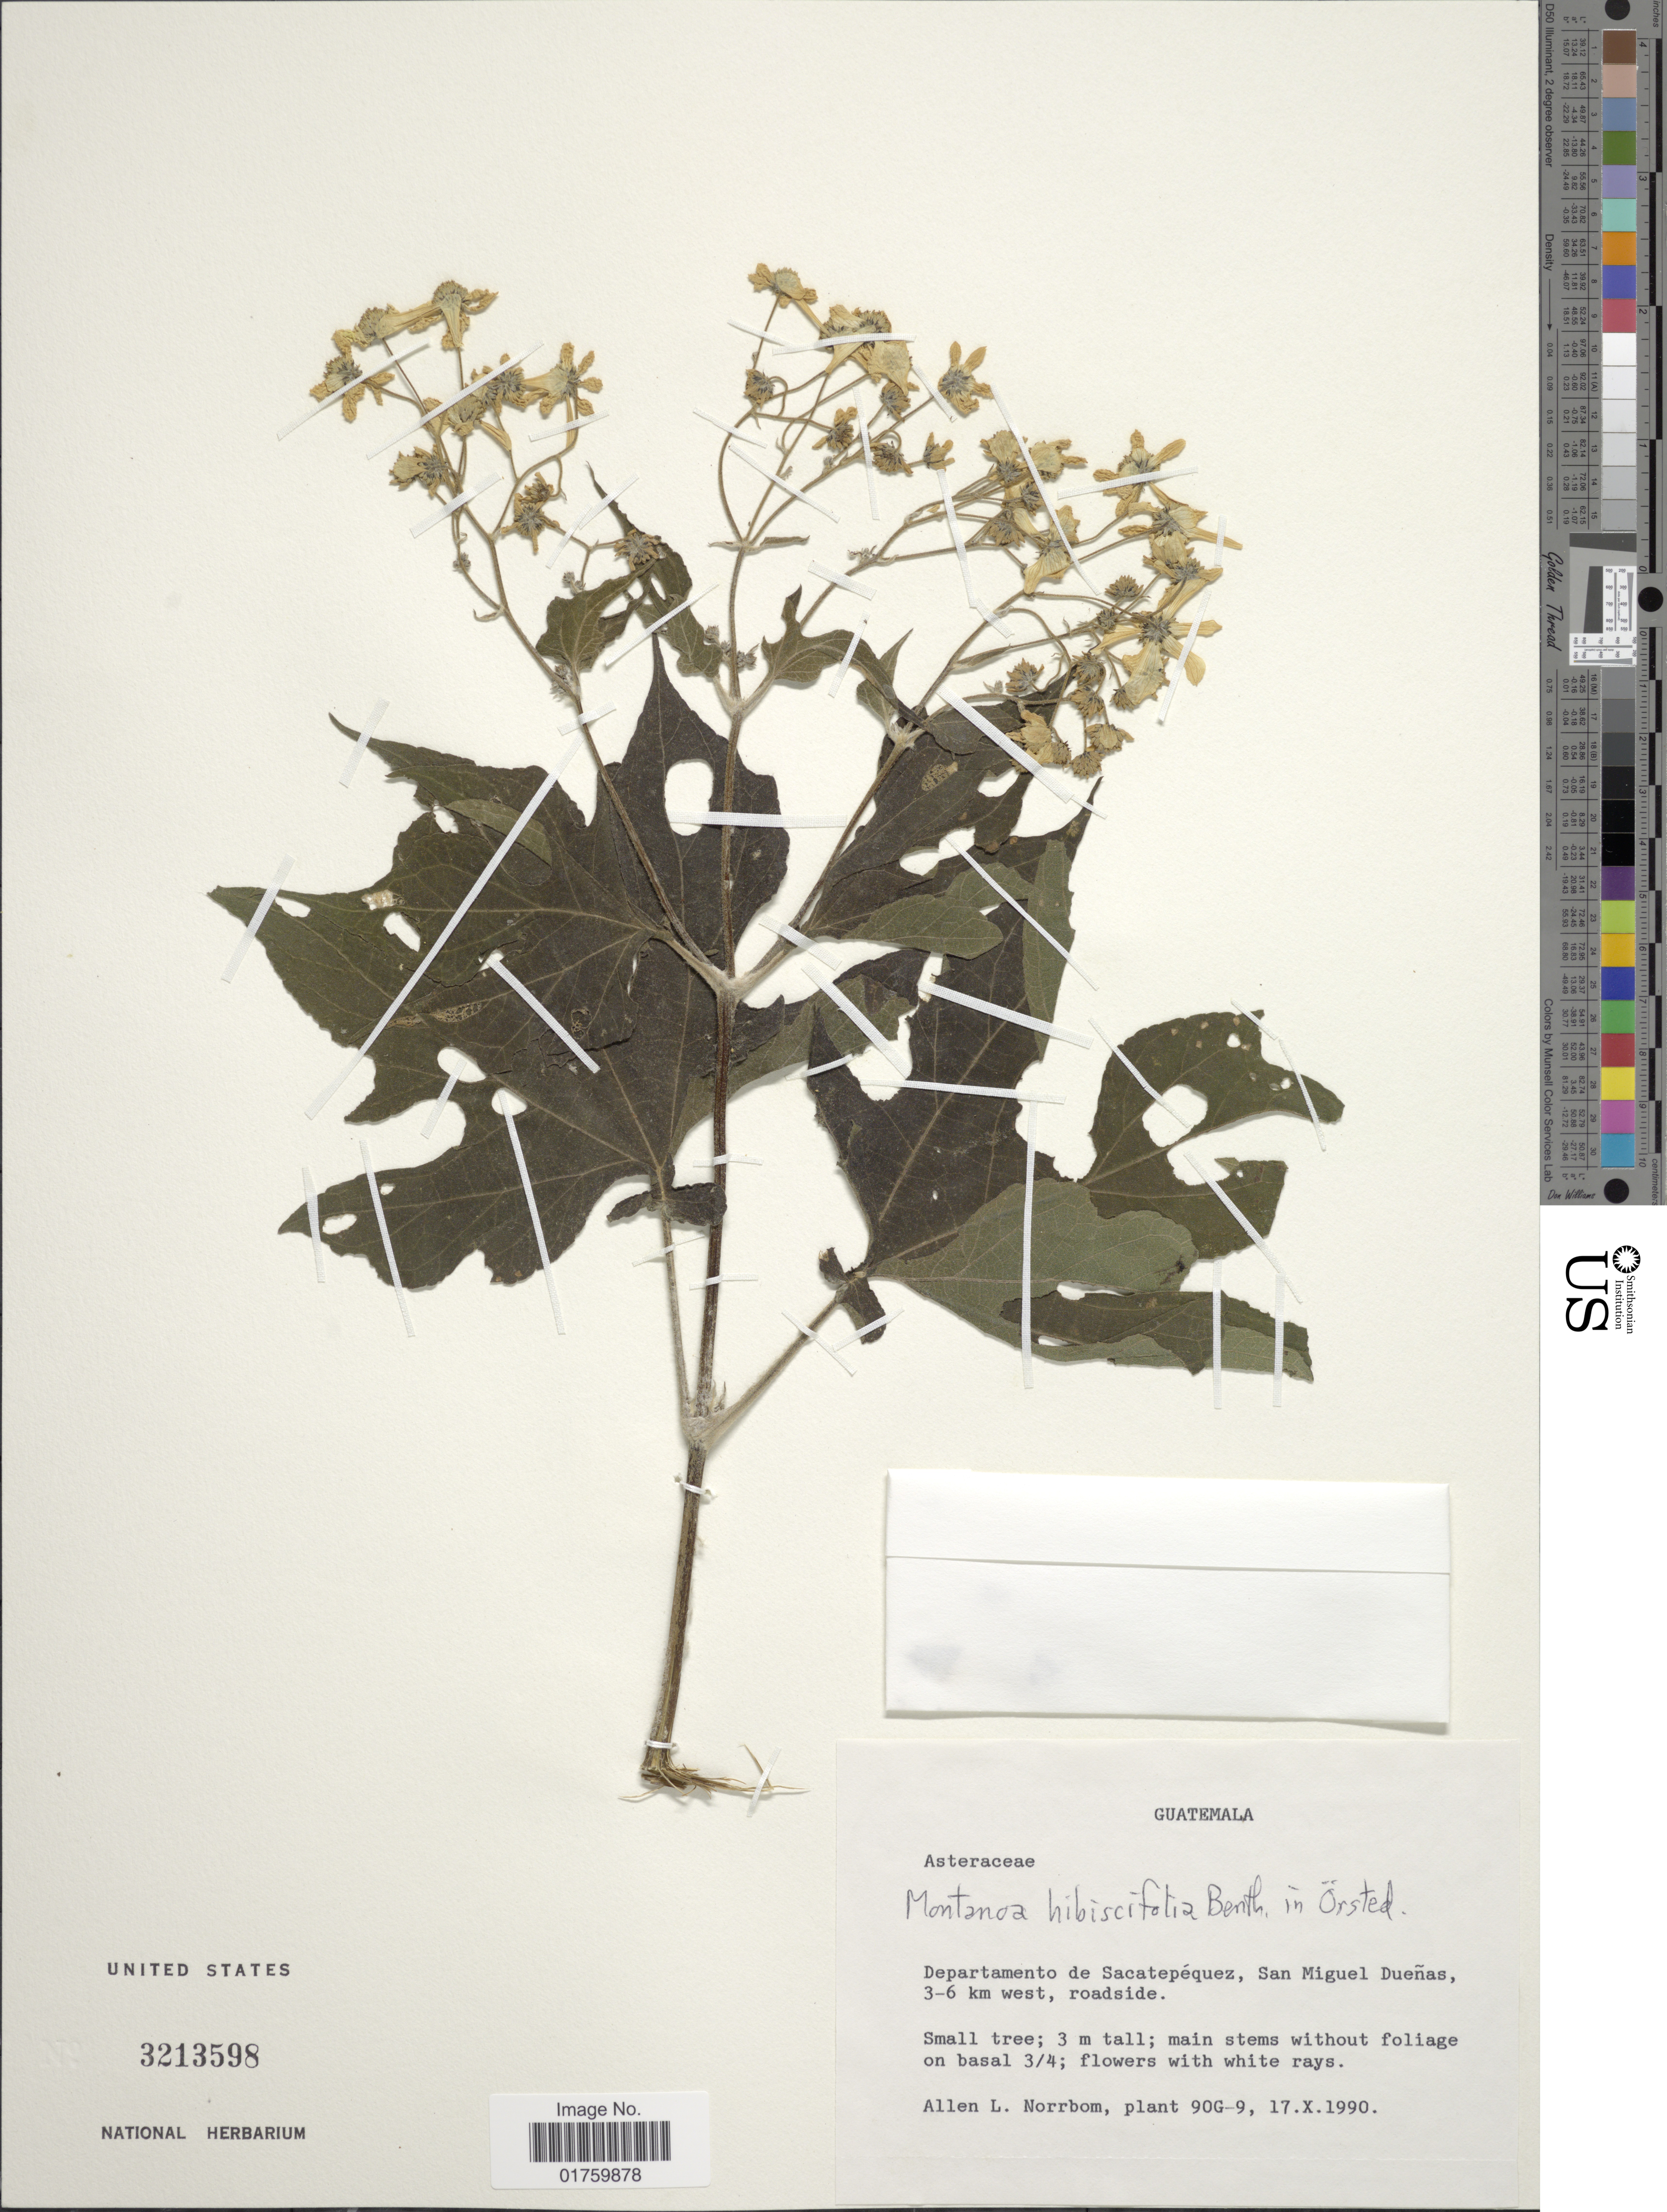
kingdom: Plantae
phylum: Tracheophyta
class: Magnoliopsida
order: Asterales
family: Asteraceae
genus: Montanoa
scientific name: Montanoa hibiscifolia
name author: Benth.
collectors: A. L. Norrbom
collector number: plant 90G-9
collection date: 1990-10-17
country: Guatemala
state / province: Sacatepéquez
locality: San Miguel Dueñas, 3-6km west, roadside.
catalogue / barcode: US 3213598